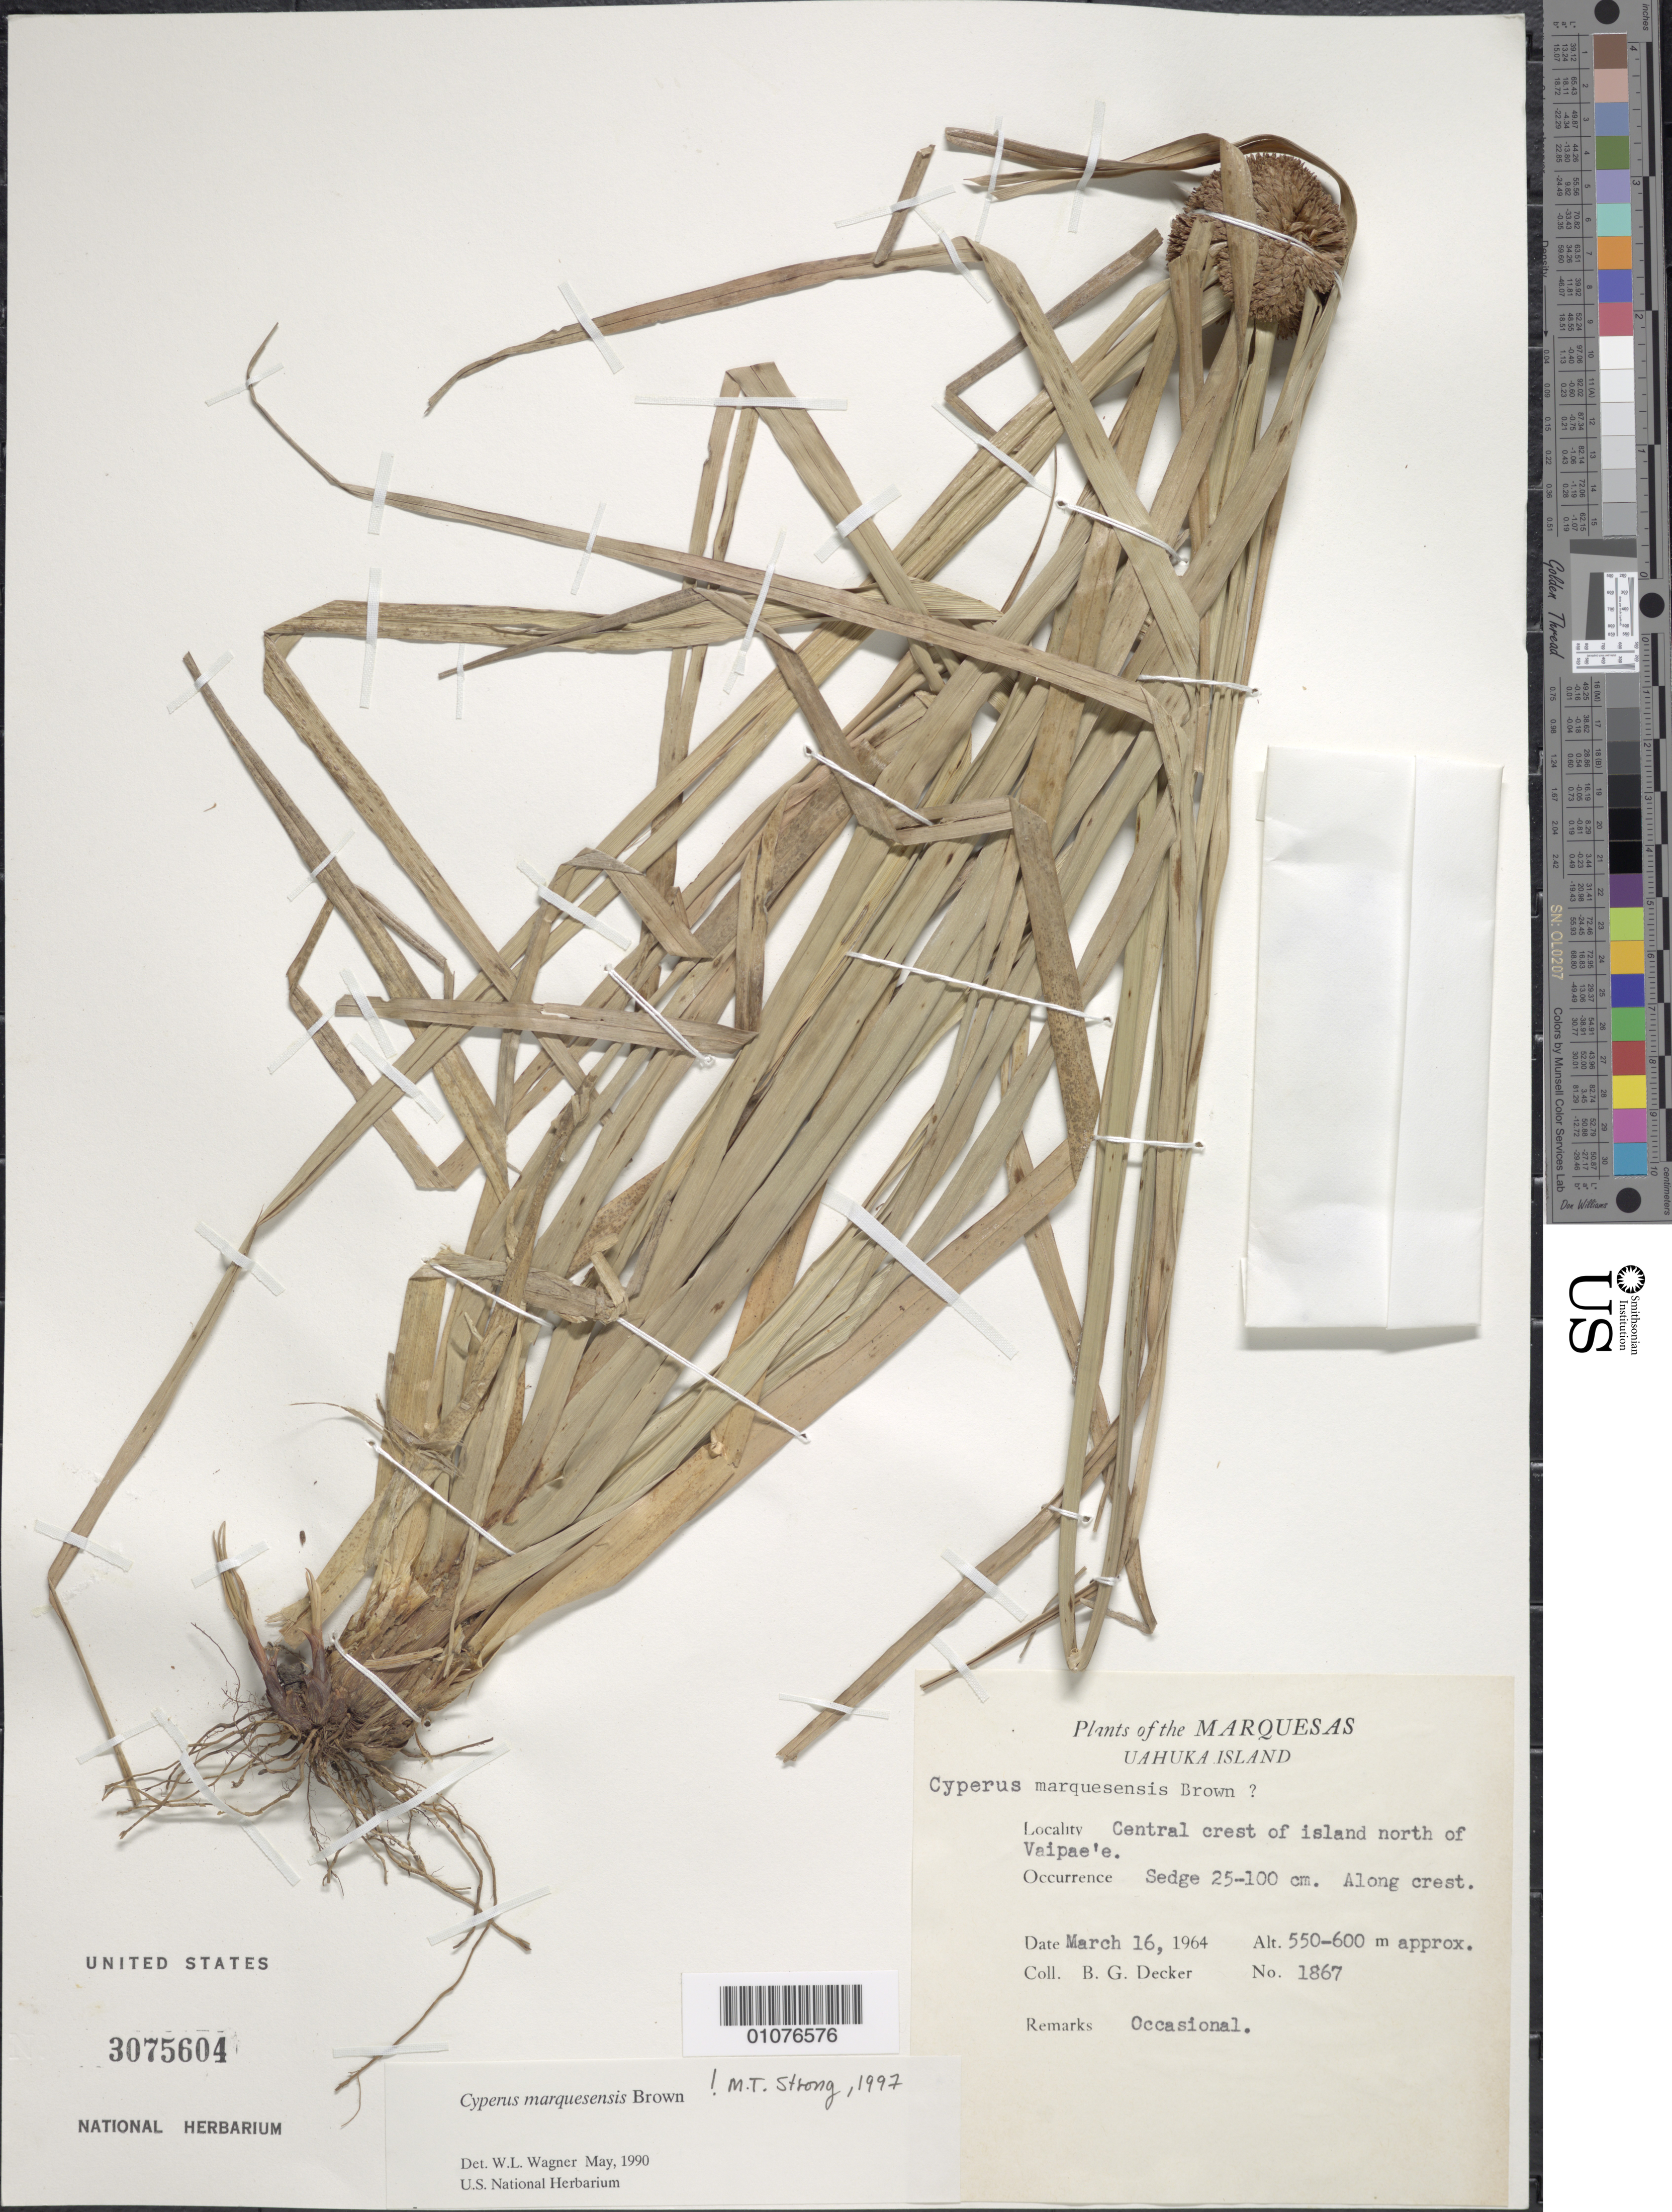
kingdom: Plantae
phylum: Tracheophyta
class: Liliopsida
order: Poales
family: Cyperaceae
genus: Cyperus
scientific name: Cyperus marquisensis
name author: F. Br.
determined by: Strong, M. T., (US), Smithsonian Institution - National Museum of Natural History (UNITED STATES)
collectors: B. G. Decker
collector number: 1867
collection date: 1964-03-16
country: French Polynesia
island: Ua Huka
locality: central crest of island N of Vaipae'e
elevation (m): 550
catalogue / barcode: US 3075604